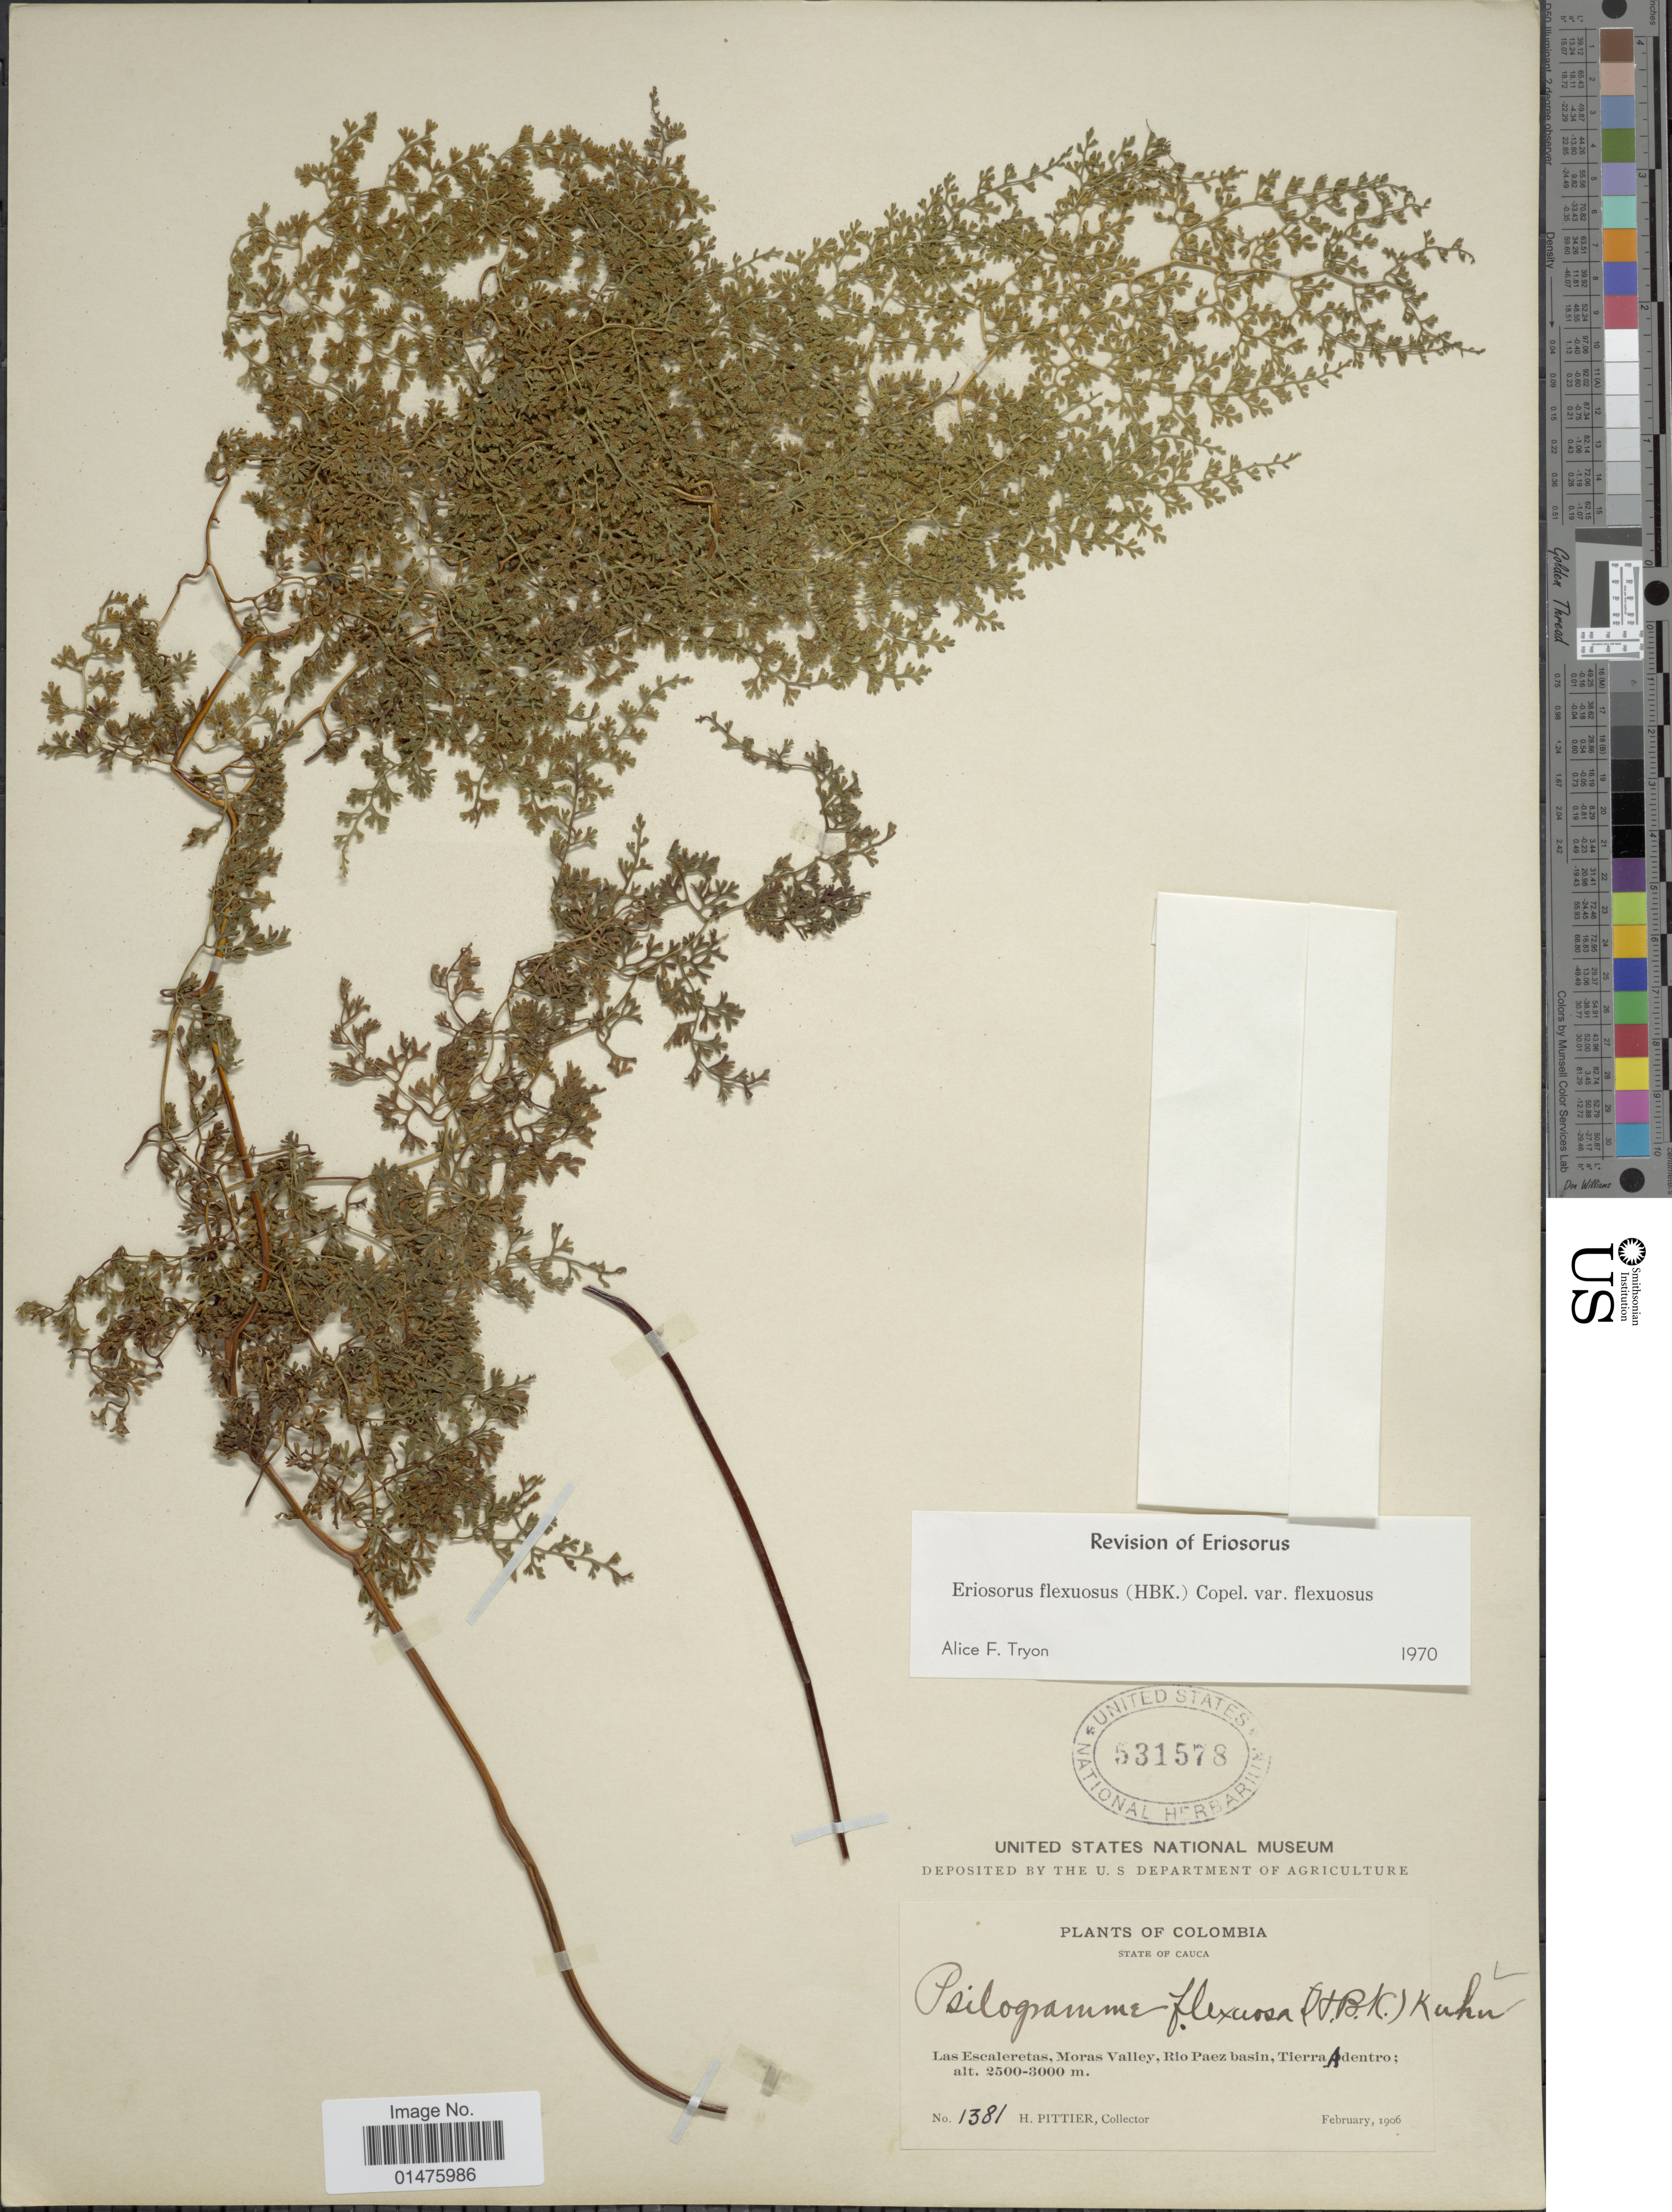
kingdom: Plantae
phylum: Tracheophyta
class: Polypodiopsida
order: Polypodiales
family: Pteridaceae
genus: Jamesonia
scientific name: Jamesonia flexuosa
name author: (Humb. & Bonpl.) Christenh.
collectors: H. F. Pittier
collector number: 1381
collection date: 1906-02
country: Colombia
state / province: Cauca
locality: Las Escaleretas, Moras Valley, Rio Paez basin, Tierra Adentro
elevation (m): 2500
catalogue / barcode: US 531578